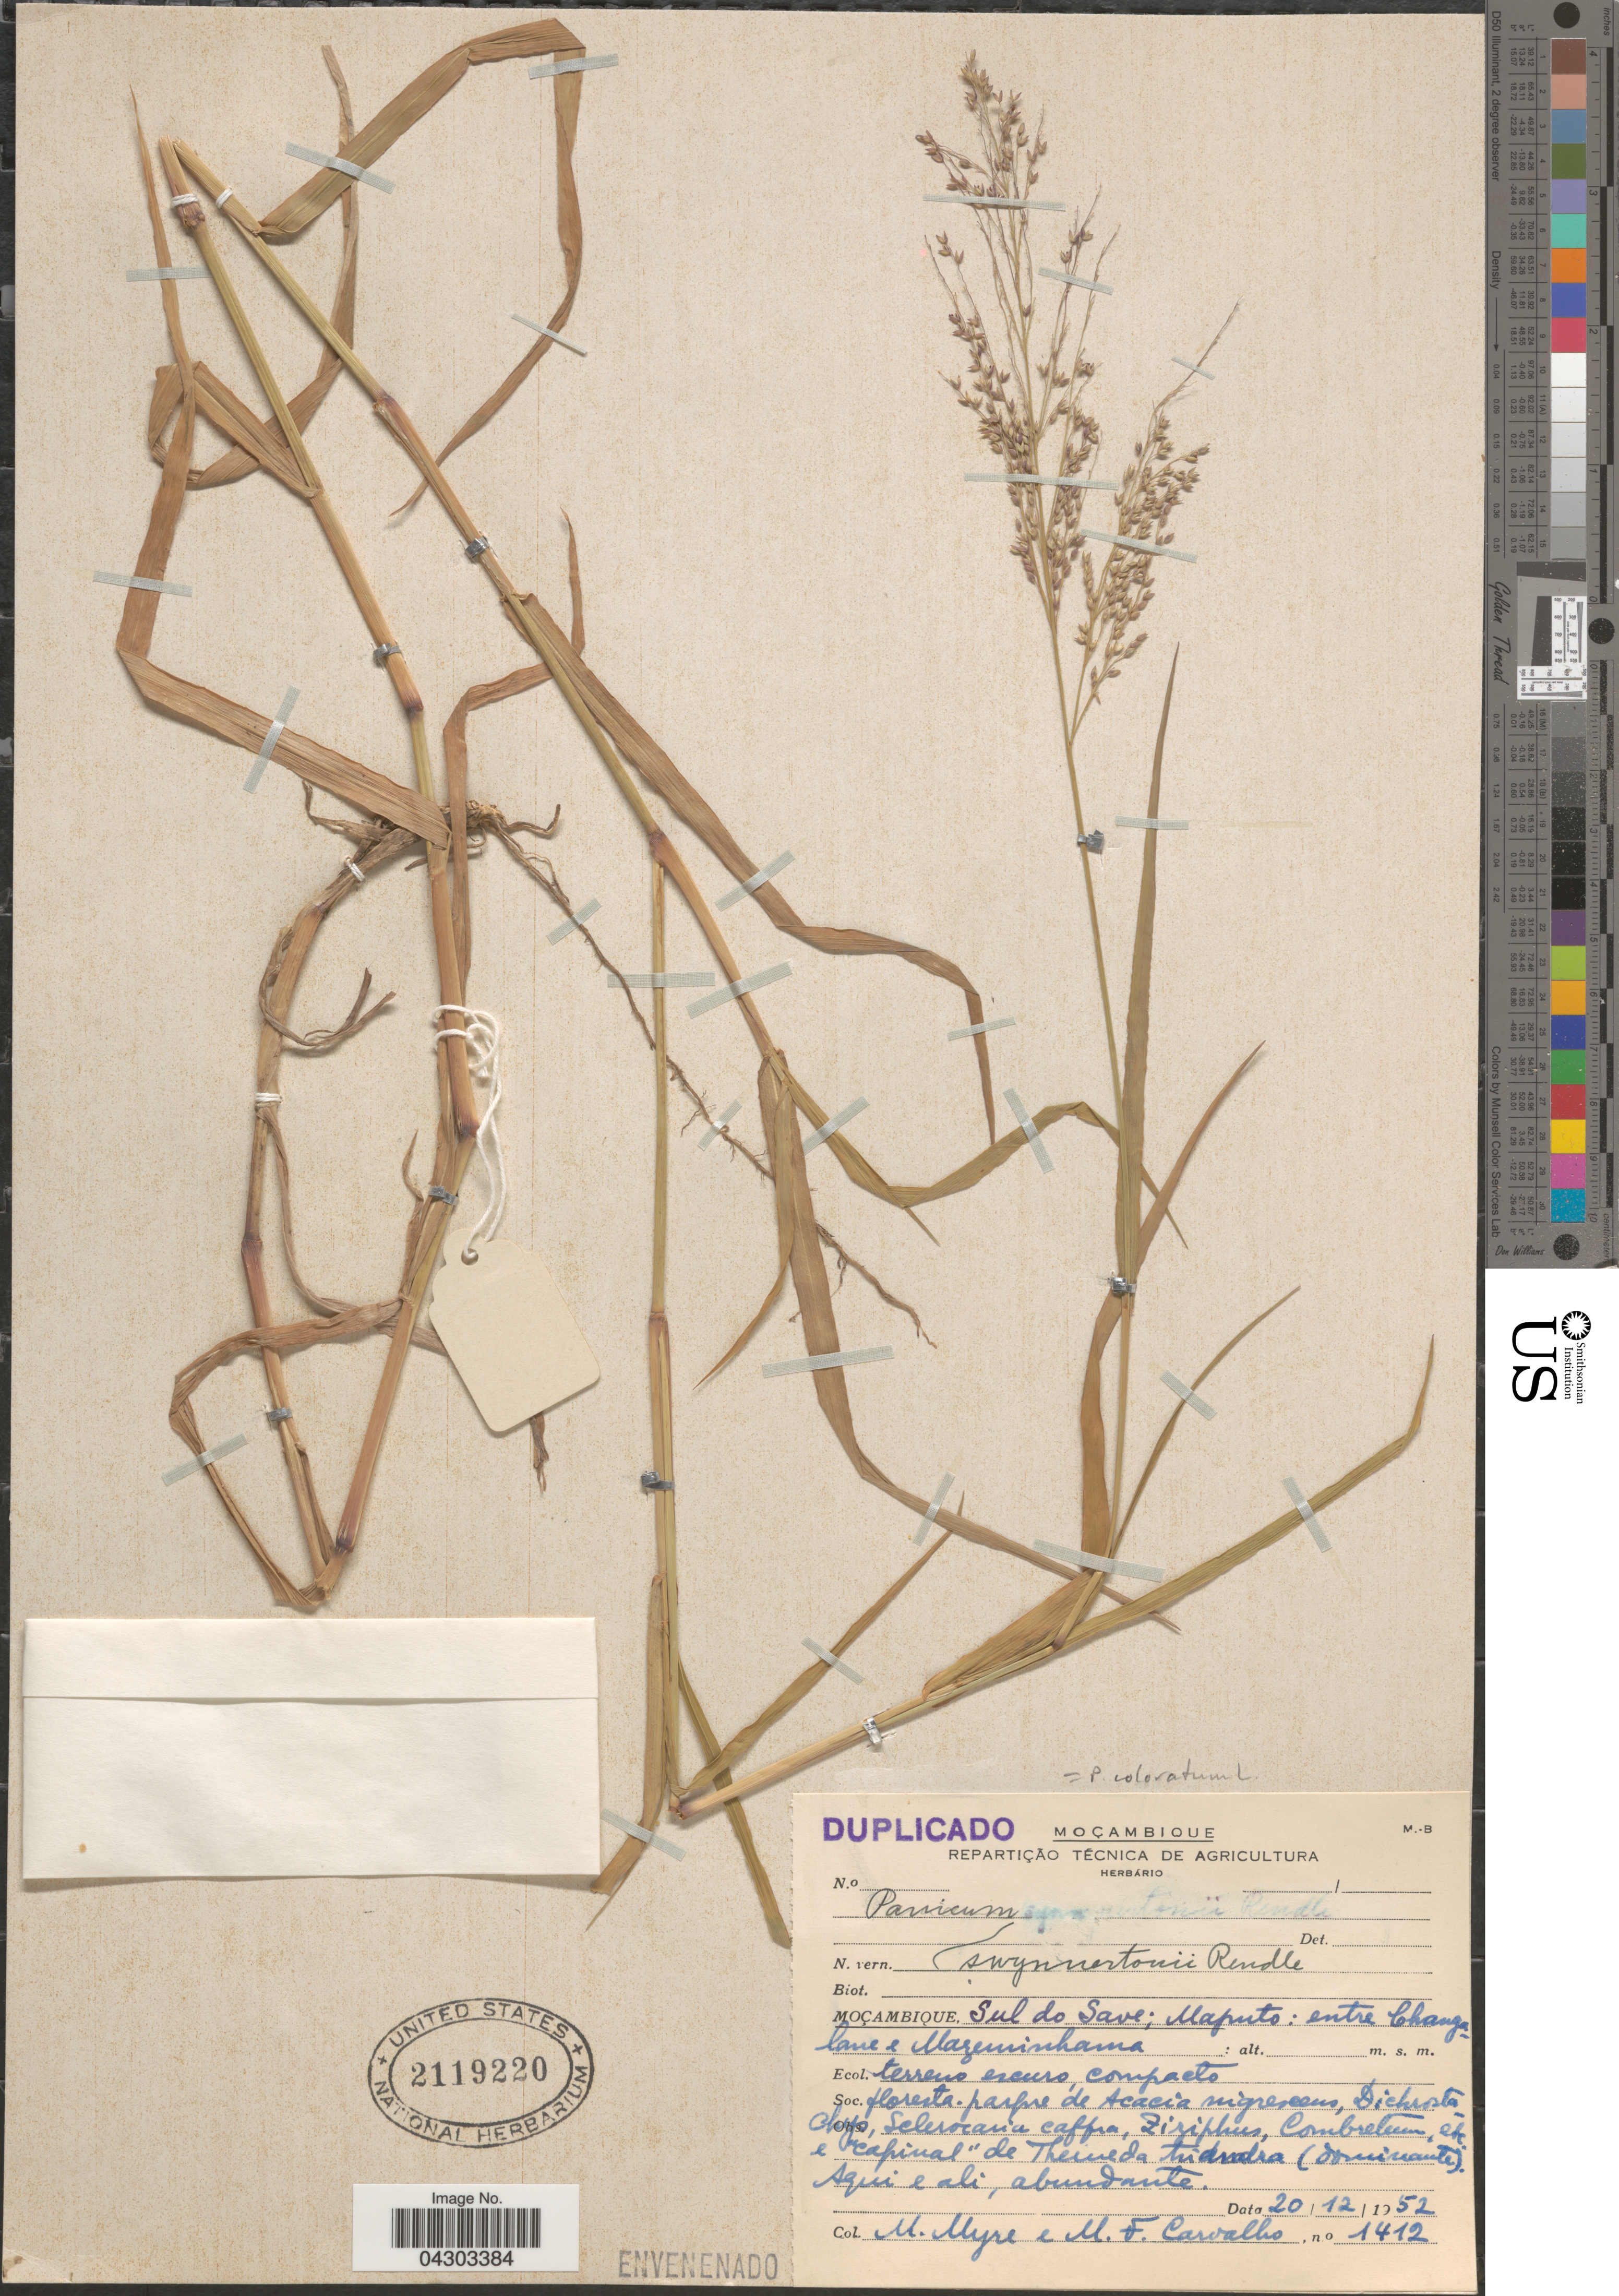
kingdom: Plantae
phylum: Tracheophyta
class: Liliopsida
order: Poales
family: Poaceae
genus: Panicum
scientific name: Panicum coloratum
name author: L.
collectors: Myre, M. & M. F. Carvalho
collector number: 1412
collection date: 1952-12-20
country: Mozambique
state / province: Maputo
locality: Sul do Save; Maputo; entre Changalane e Mazeminhama.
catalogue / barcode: US 2119220